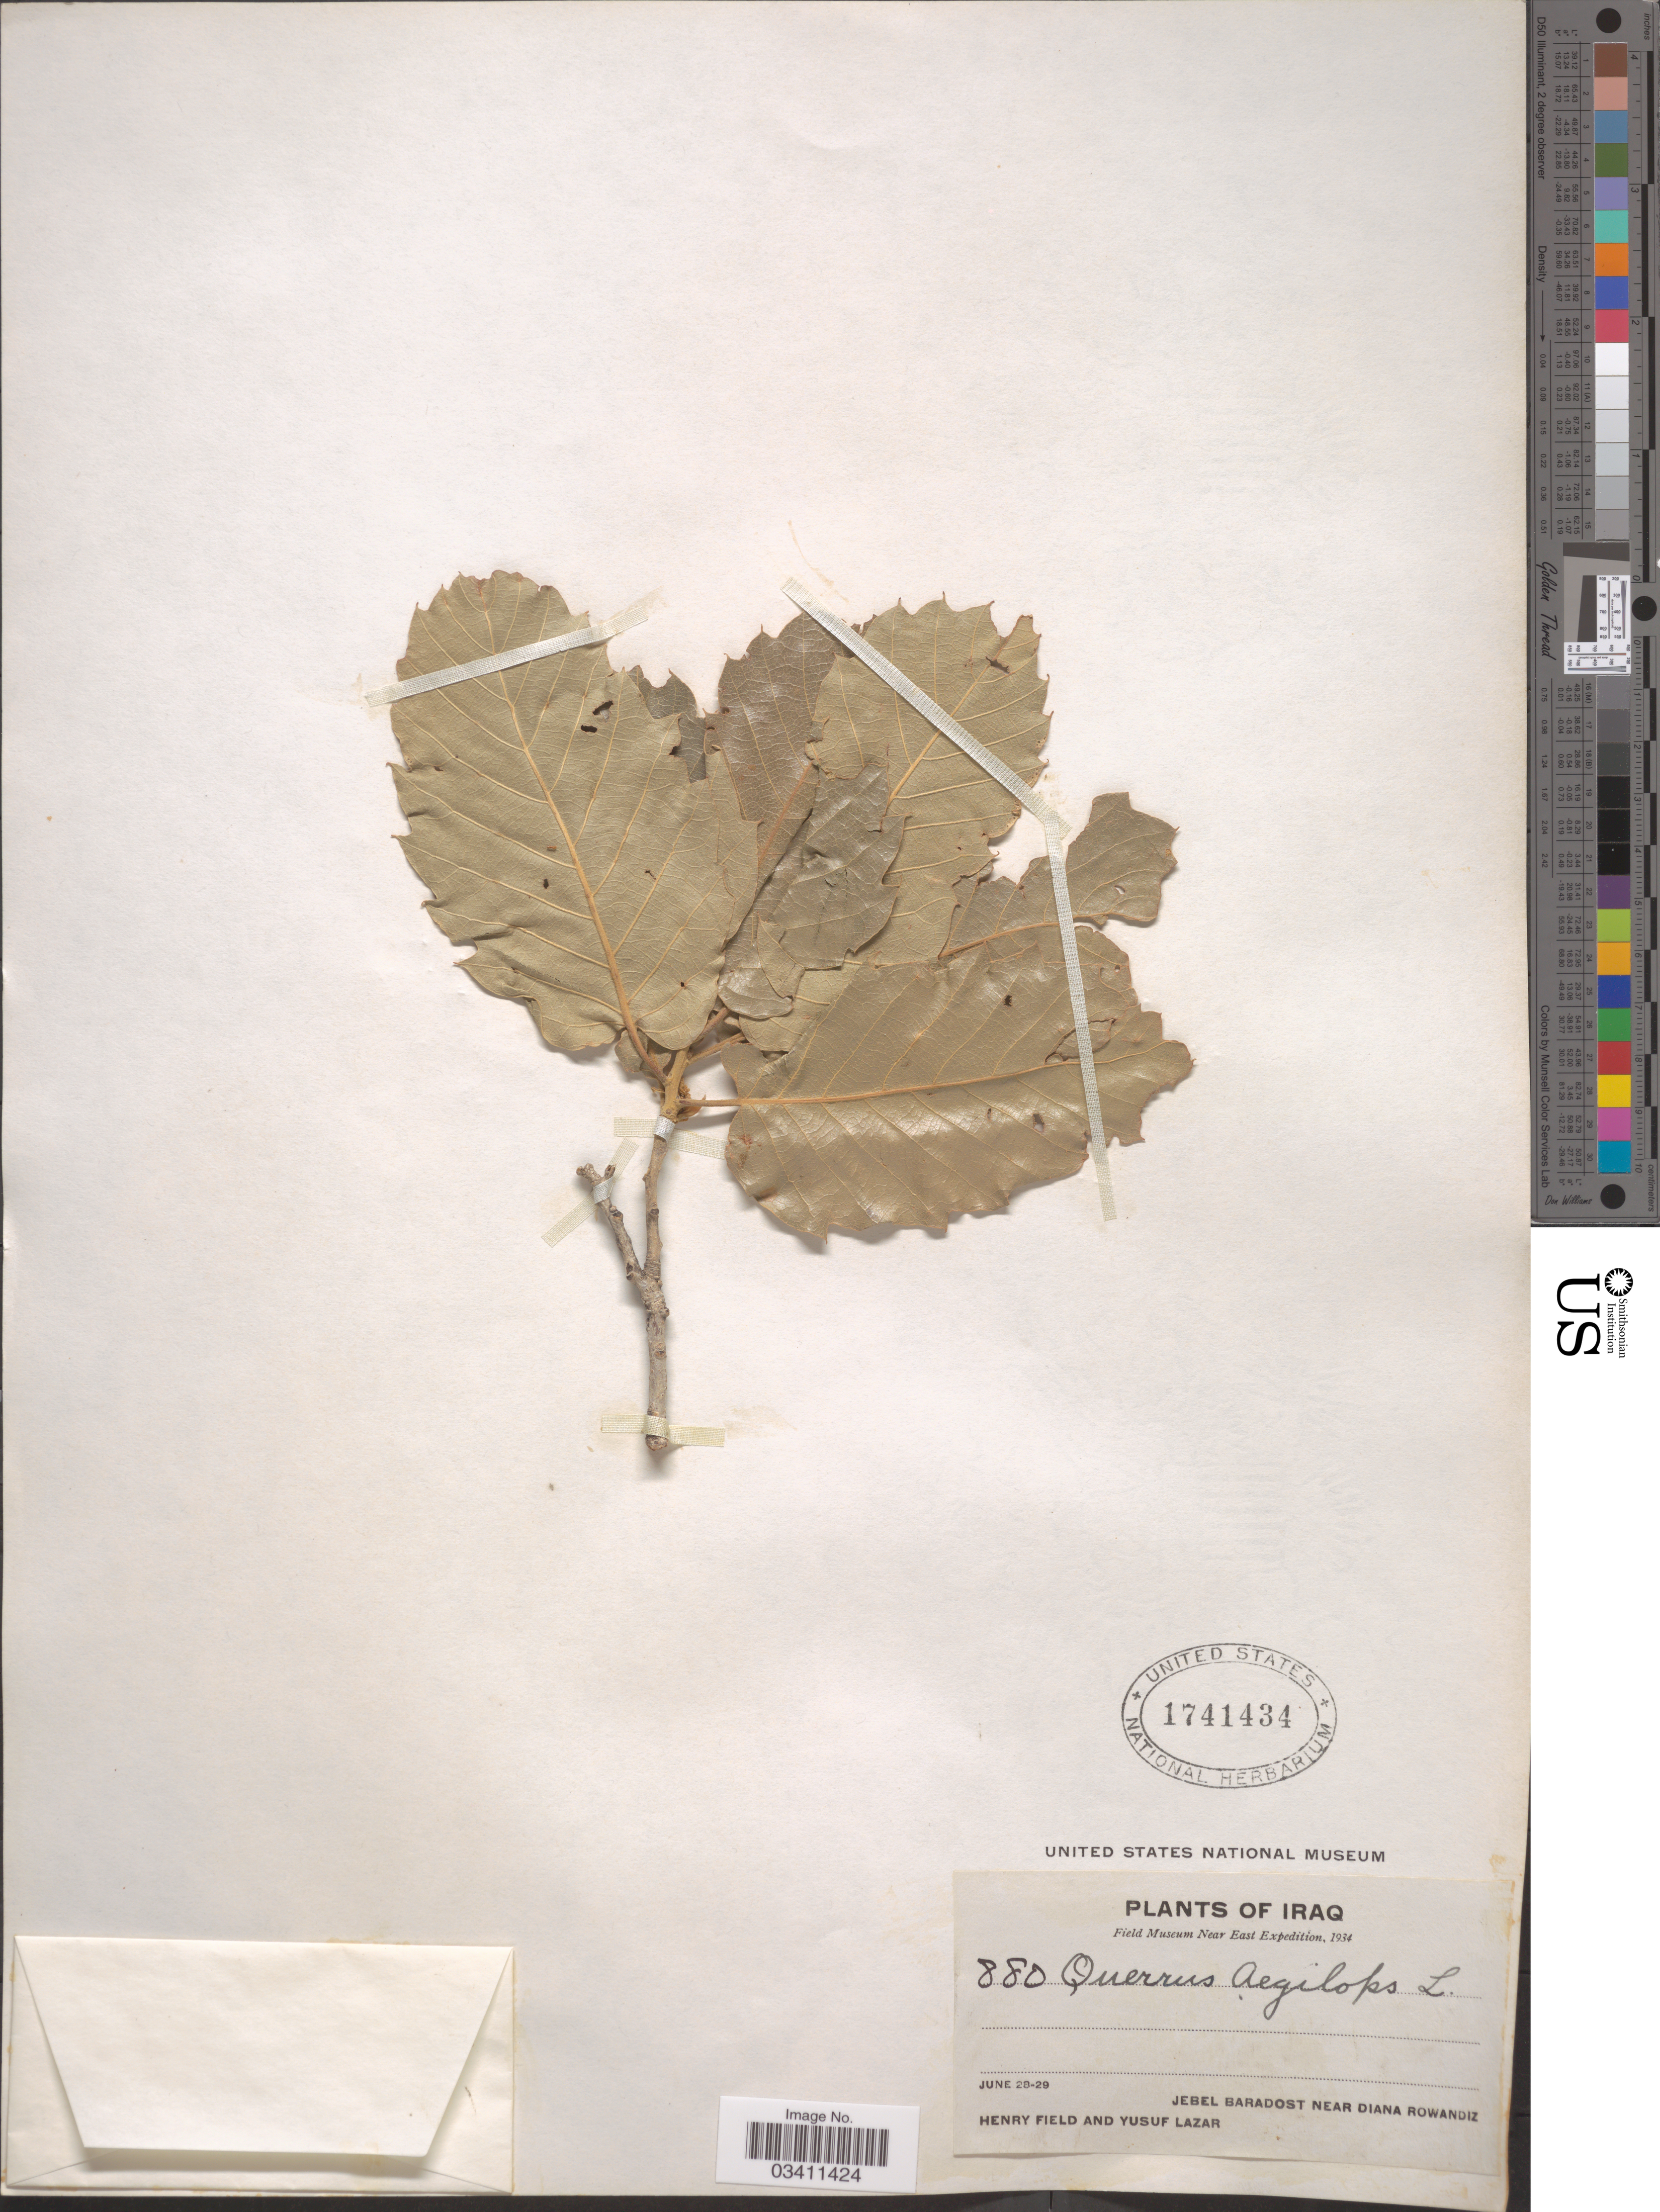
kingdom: Plantae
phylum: Tracheophyta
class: Magnoliopsida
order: Fagales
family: Fagaceae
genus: Quercus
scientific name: Quercus aegilops L., nom. illeg.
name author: L.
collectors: H. Field & Y. Lazar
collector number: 880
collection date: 1934-06-28/1934-06-29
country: Iraq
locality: Near East. Jebel Baradost near Diana Rowandiz.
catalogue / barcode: US 1741434